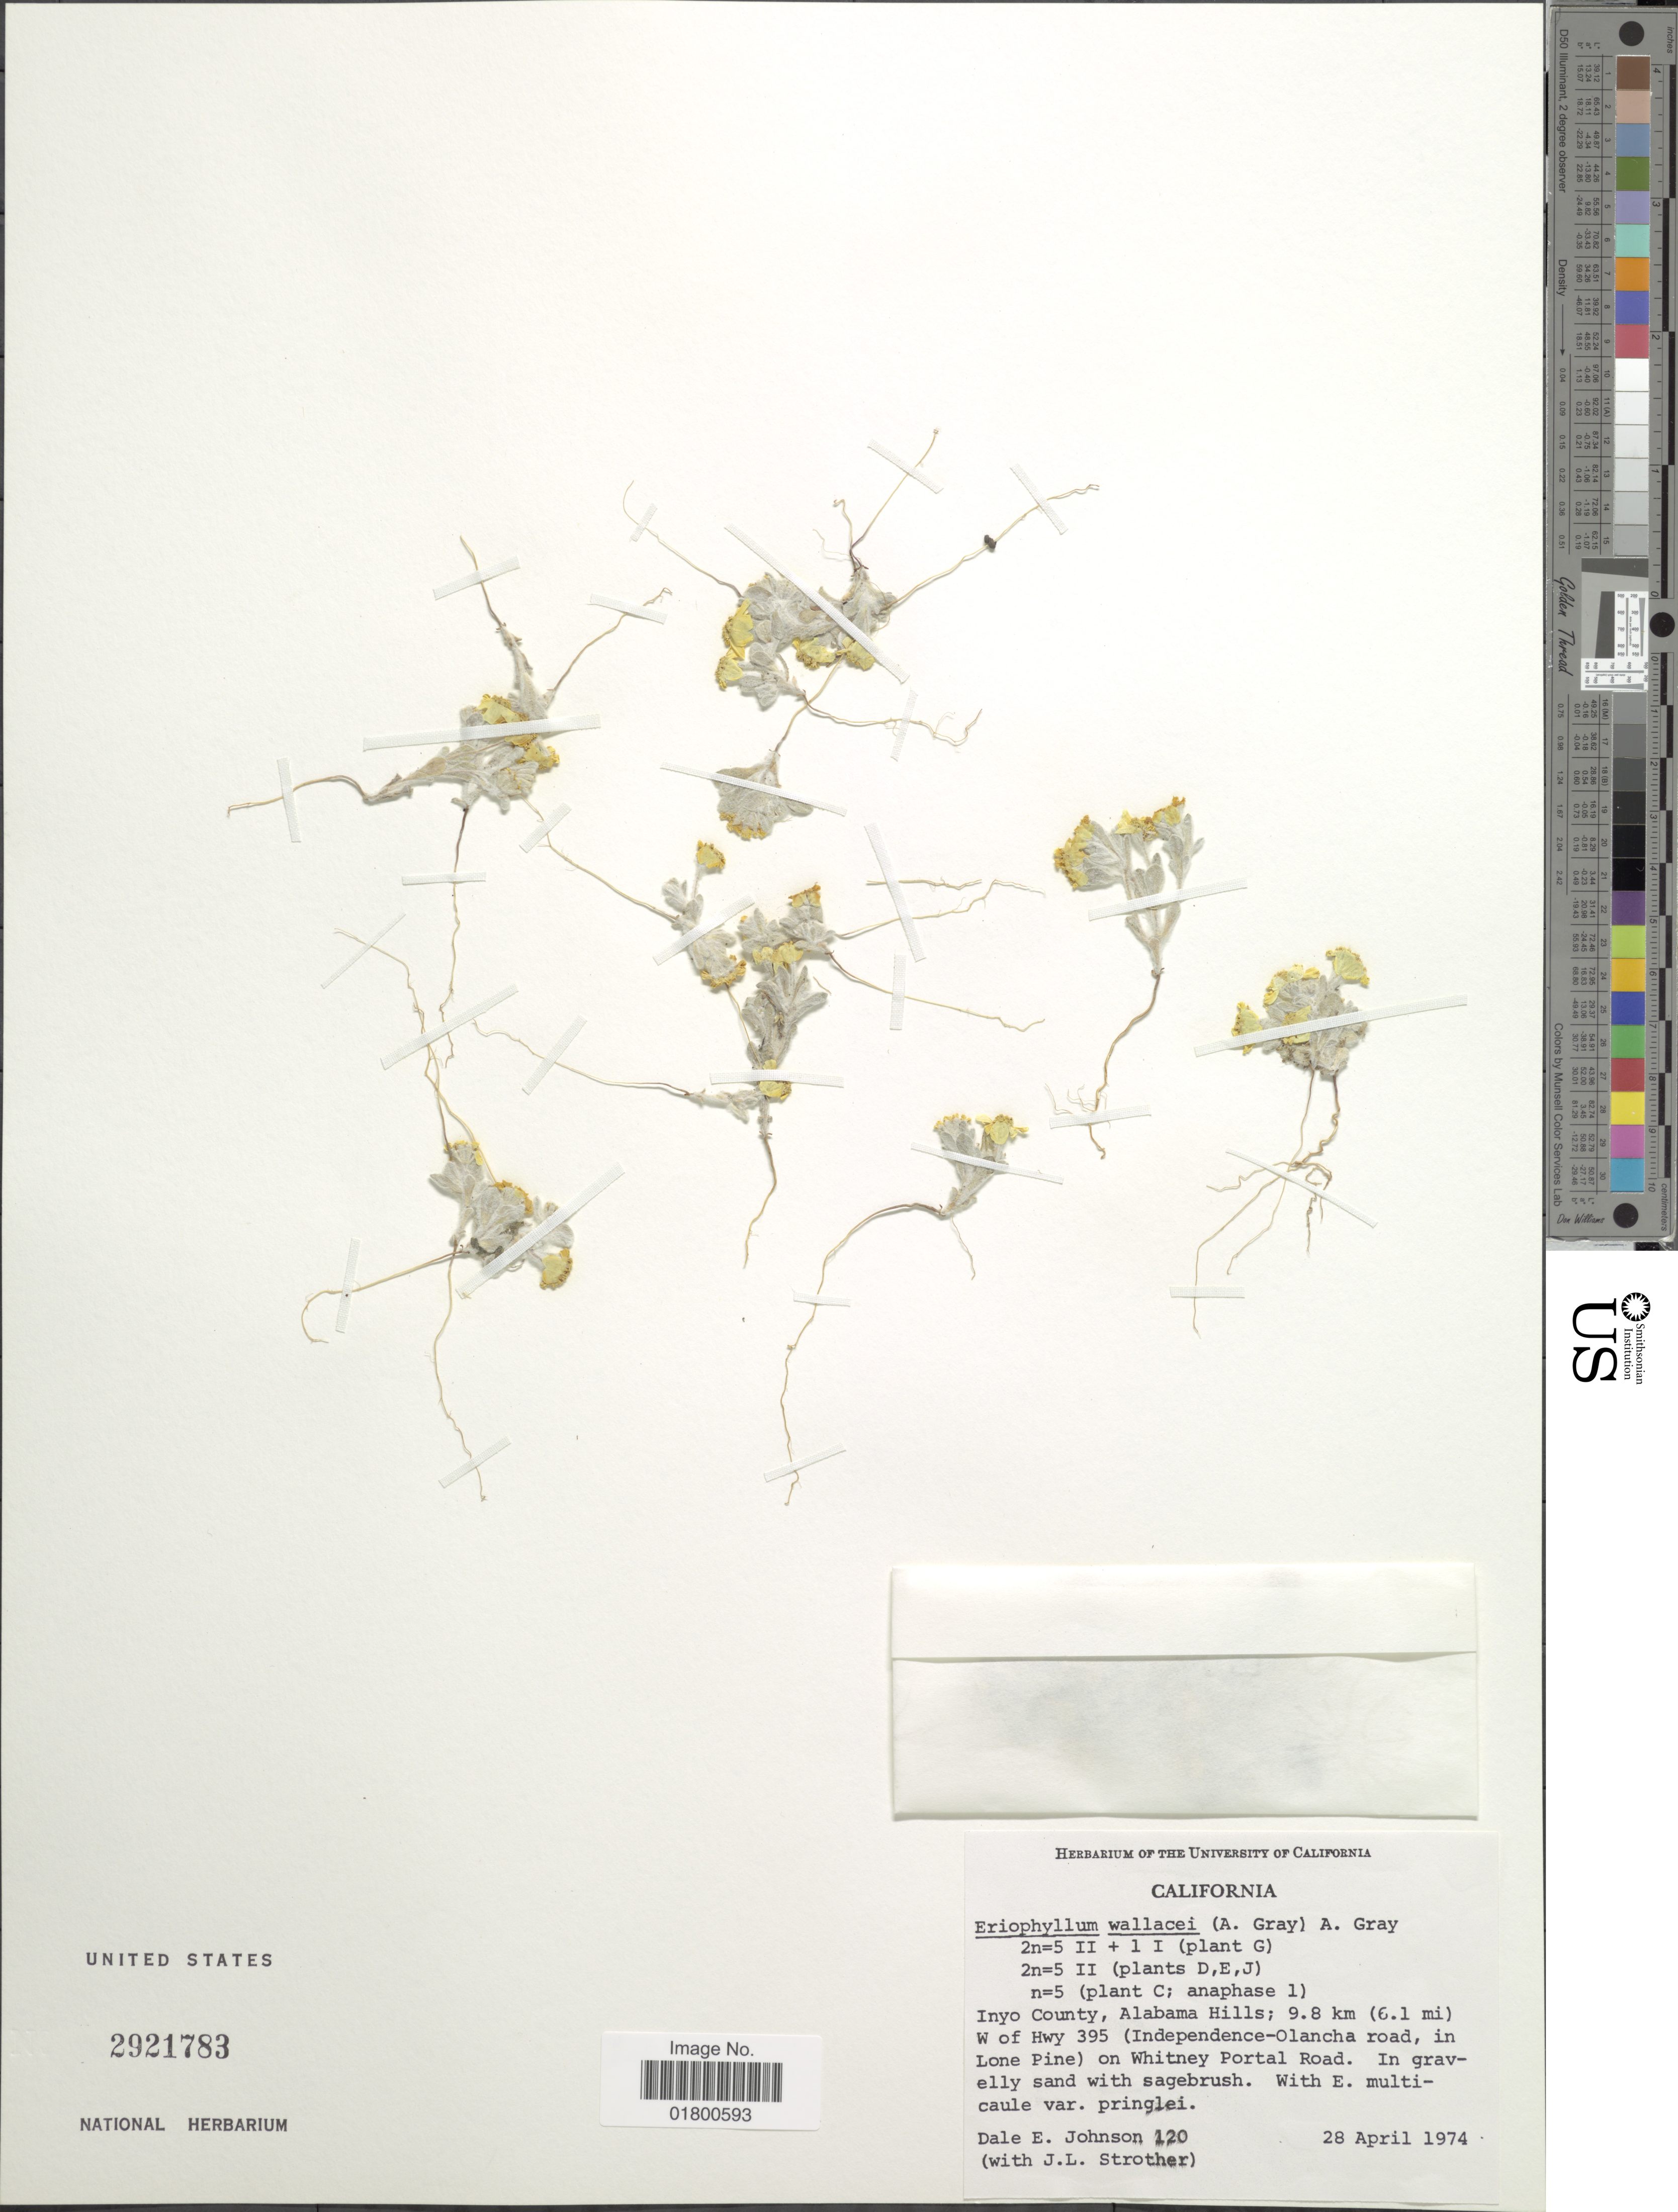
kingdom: Plantae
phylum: Tracheophyta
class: Magnoliopsida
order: Asterales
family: Asteraceae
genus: Eriophyllum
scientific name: Eriophyllum wallacei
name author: (A. Gray) A. Gray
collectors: D. E. Johnson & J. L. Strother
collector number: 120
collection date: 1974-04-28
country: United States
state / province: California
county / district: Inyo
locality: Inyo County, Alabama Hills, 9.8 km (6.1 mi) W of Hwy 395 (Independence-Olancha road, in Lone Pine) on Whitney Portalp Road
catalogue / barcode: US 2921783